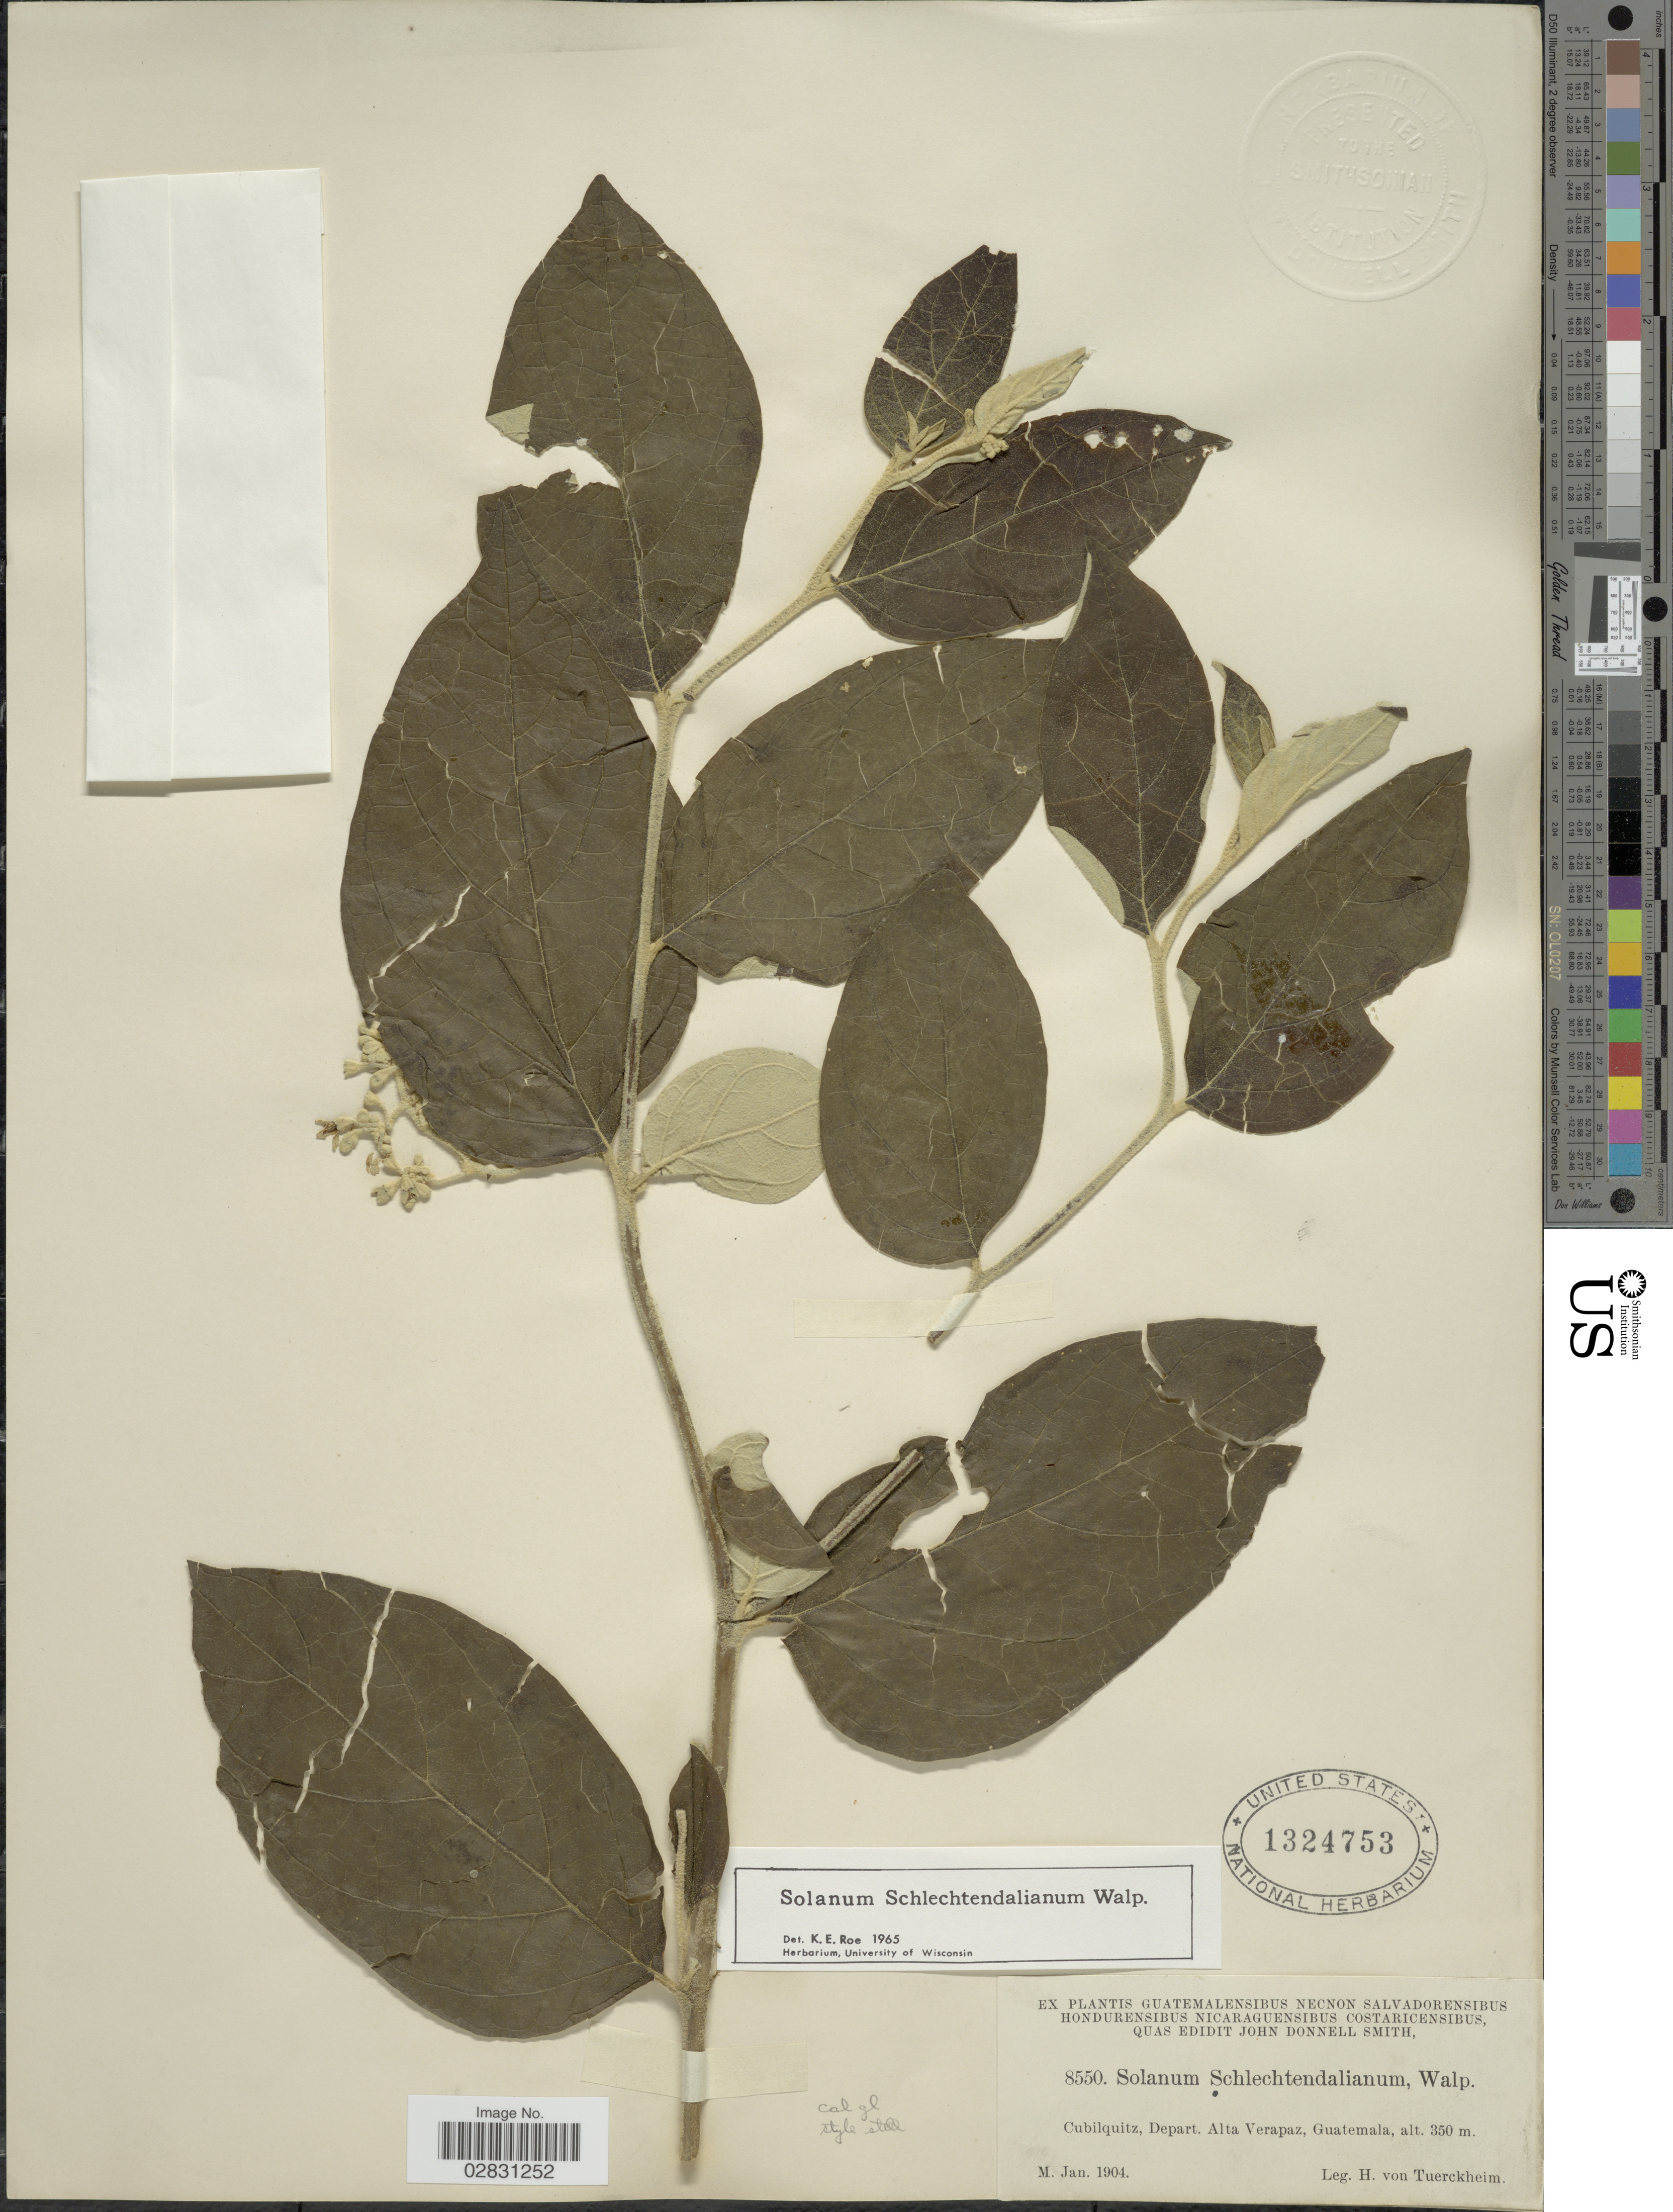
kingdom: Plantae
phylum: Tracheophyta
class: Magnoliopsida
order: Solanales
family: Solanaceae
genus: Solanum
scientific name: Solanum schlechtendalianum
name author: Walp.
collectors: H. von Türckheim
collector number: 8550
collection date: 1904-01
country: Guatemala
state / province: Alta Verapaz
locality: Cubilquitz, Depart. Alta Verapaz.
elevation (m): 350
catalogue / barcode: US 1324753